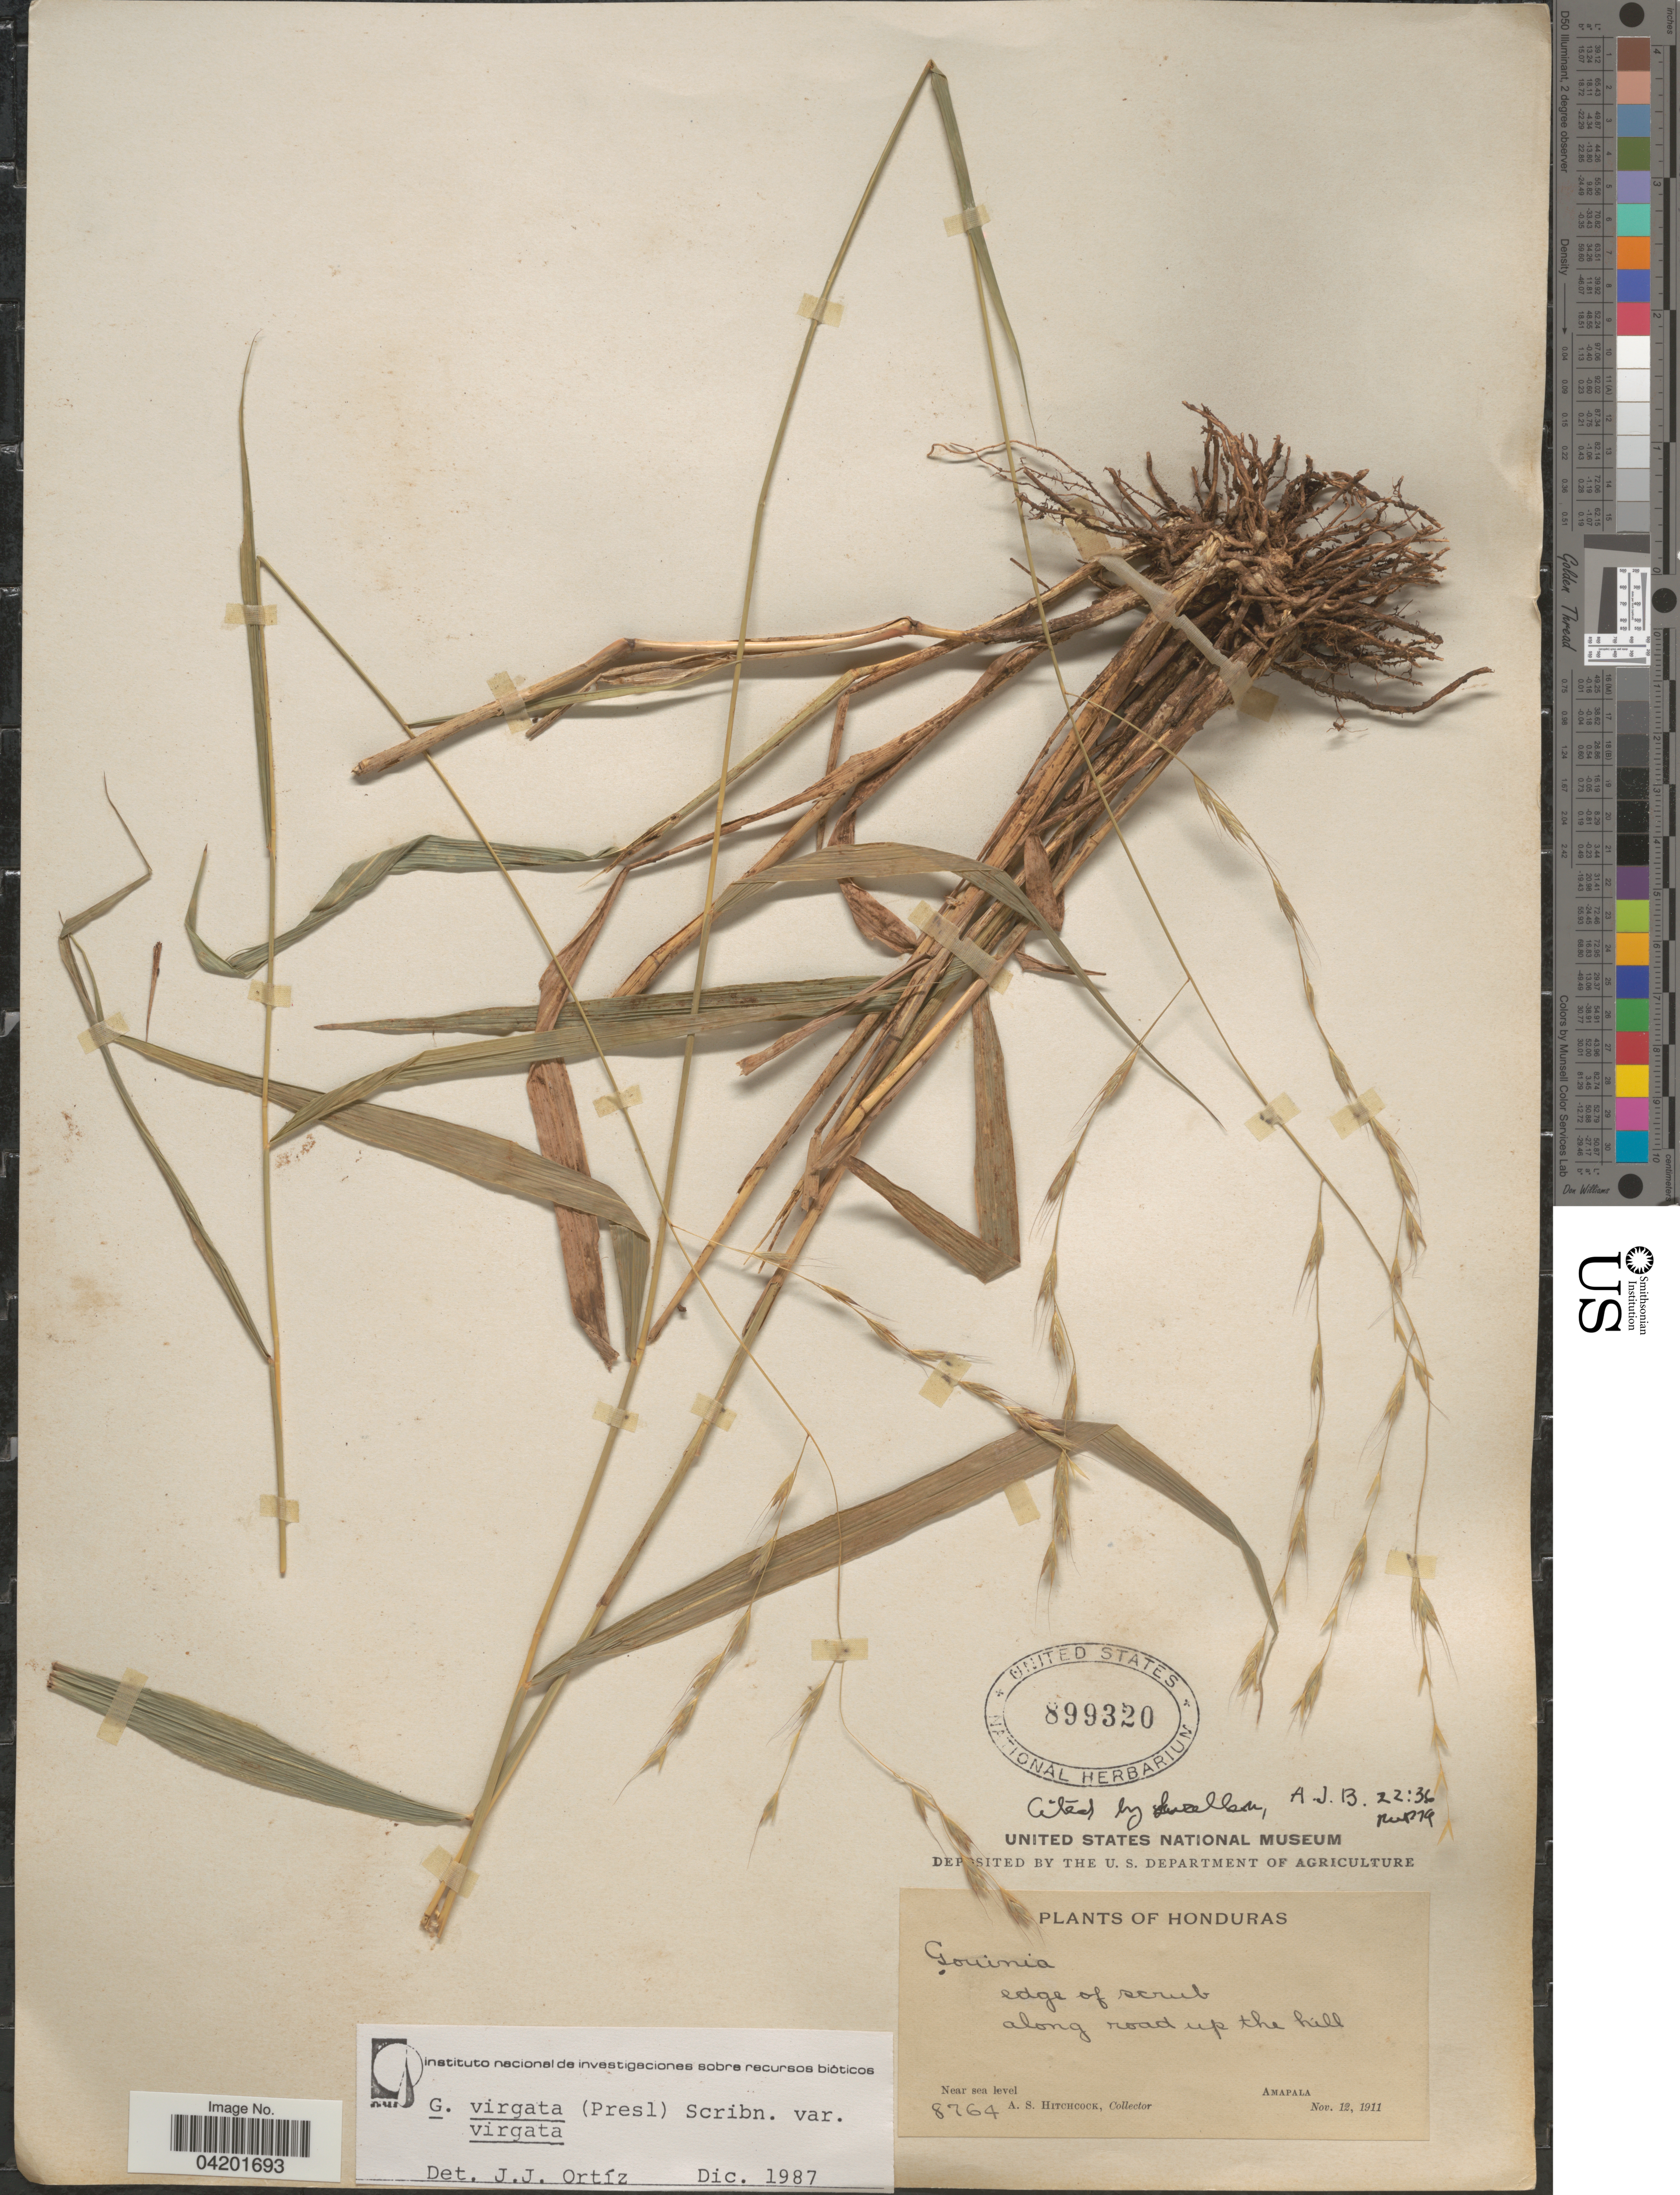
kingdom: Plantae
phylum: Tracheophyta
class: Liliopsida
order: Poales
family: Poaceae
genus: Gouinia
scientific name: Gouinia virgata var. virgata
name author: (J. Presl) Scribn.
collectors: A. S. Hitchcock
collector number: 8764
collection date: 1911-11-12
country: Honduras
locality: Along road up the hill. Amapala.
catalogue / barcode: US 899320